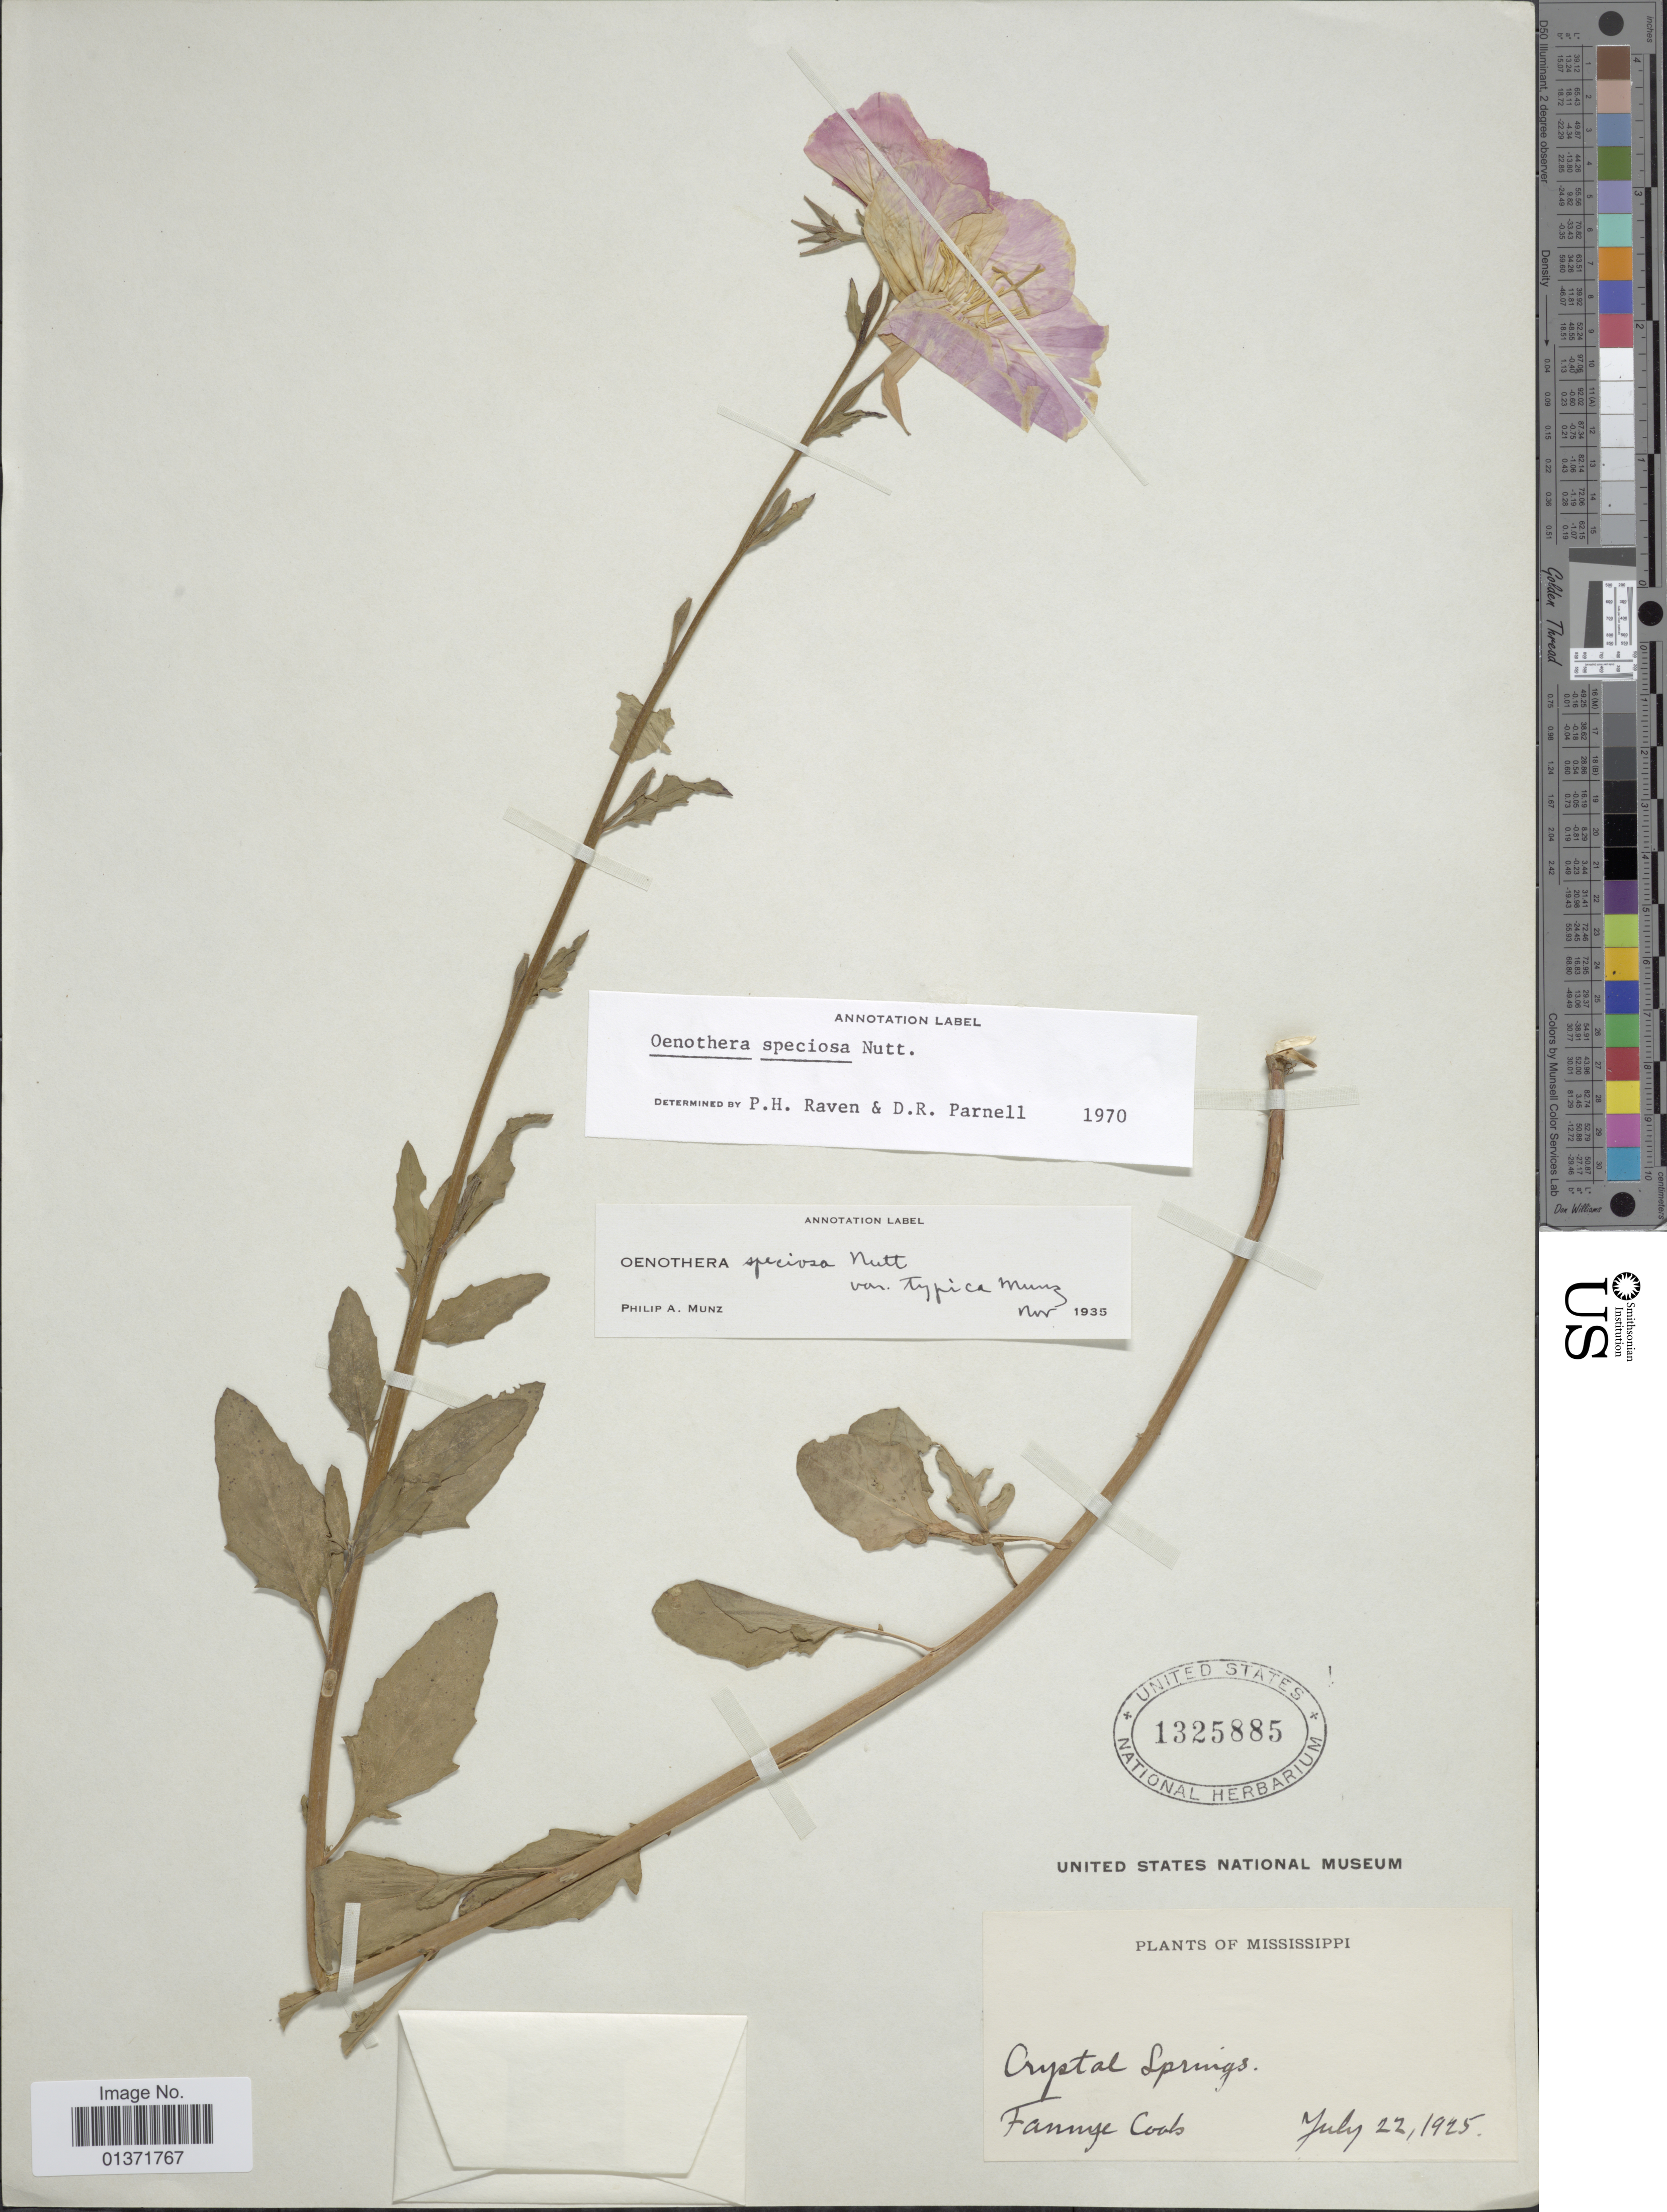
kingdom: Plantae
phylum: Tracheophyta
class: Magnoliopsida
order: Myrtales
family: Onagraceae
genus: Oenothera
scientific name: Oenothera speciosa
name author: Nutt.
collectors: F. A. Cook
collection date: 1925-07-22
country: United States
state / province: Mississippi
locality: Crystal Springs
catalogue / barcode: US 1325885